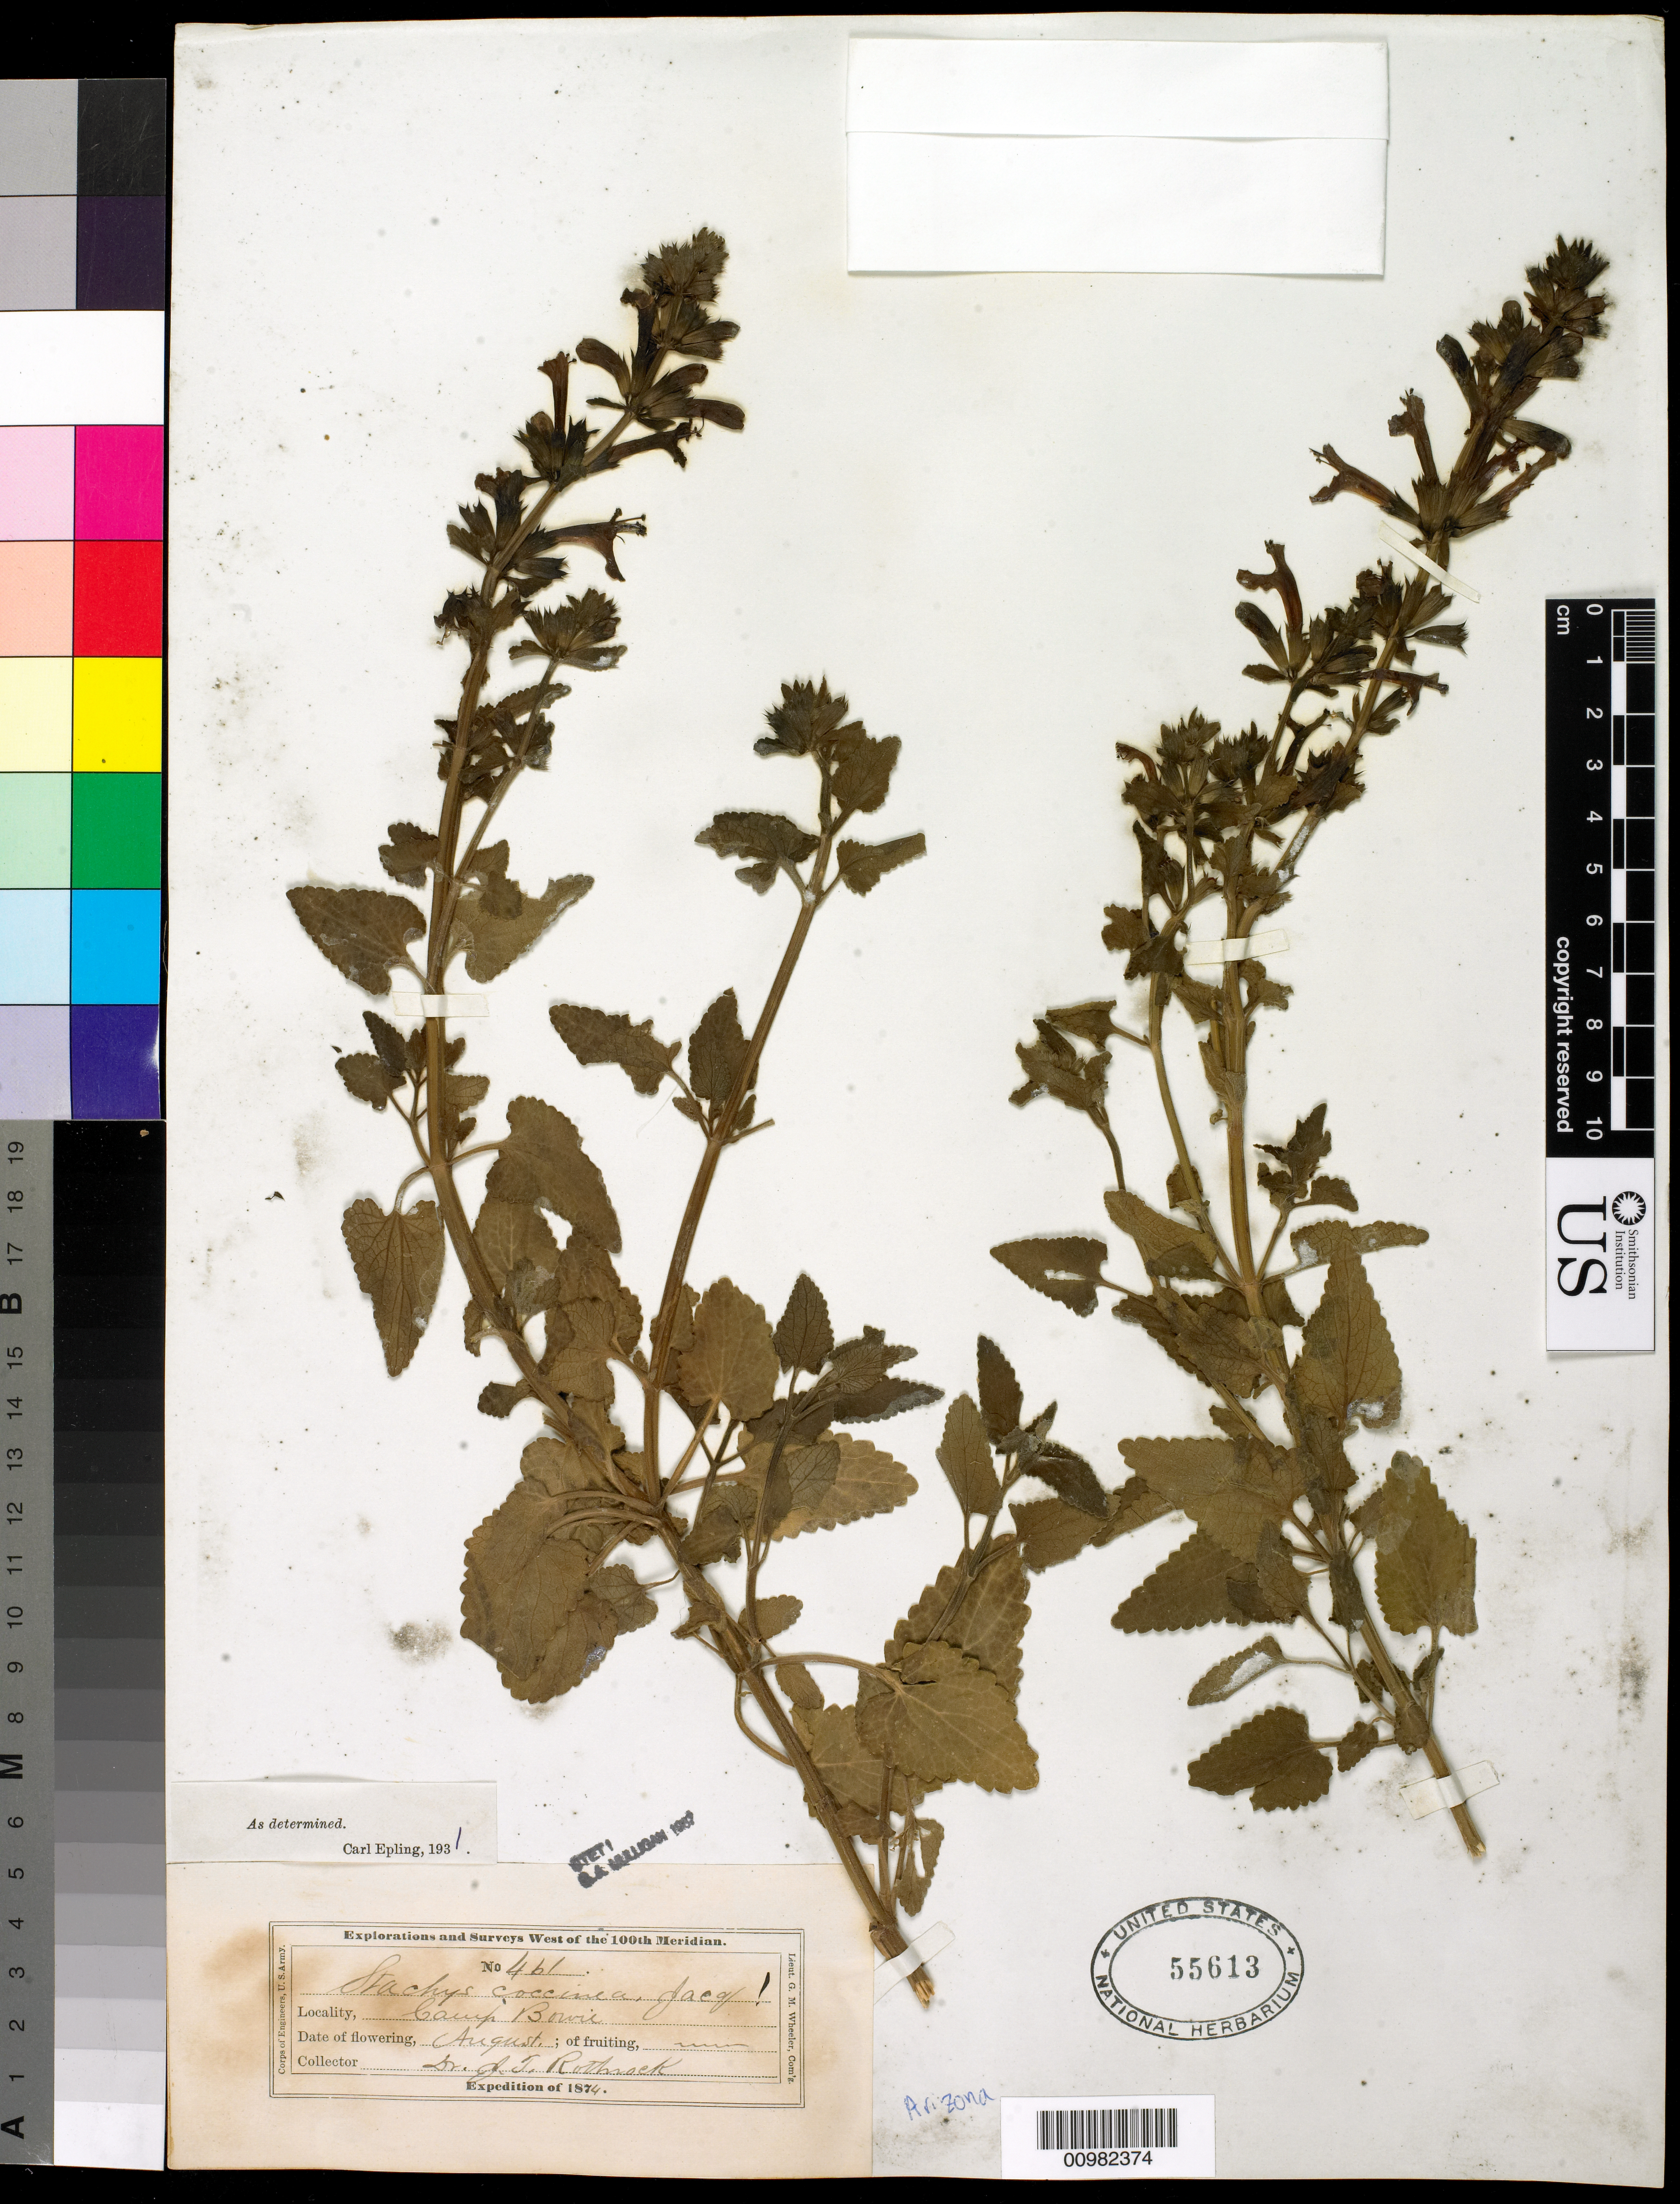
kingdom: Plantae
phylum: Tracheophyta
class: Magnoliopsida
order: Lamiales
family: Lamiaceae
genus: Stachys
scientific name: Stachys coccinea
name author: Ortega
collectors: J. T. Rothrock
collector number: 461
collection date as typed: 1874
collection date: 1874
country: United States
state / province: Arizona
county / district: Cochise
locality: Camp Bowie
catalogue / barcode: US 55613